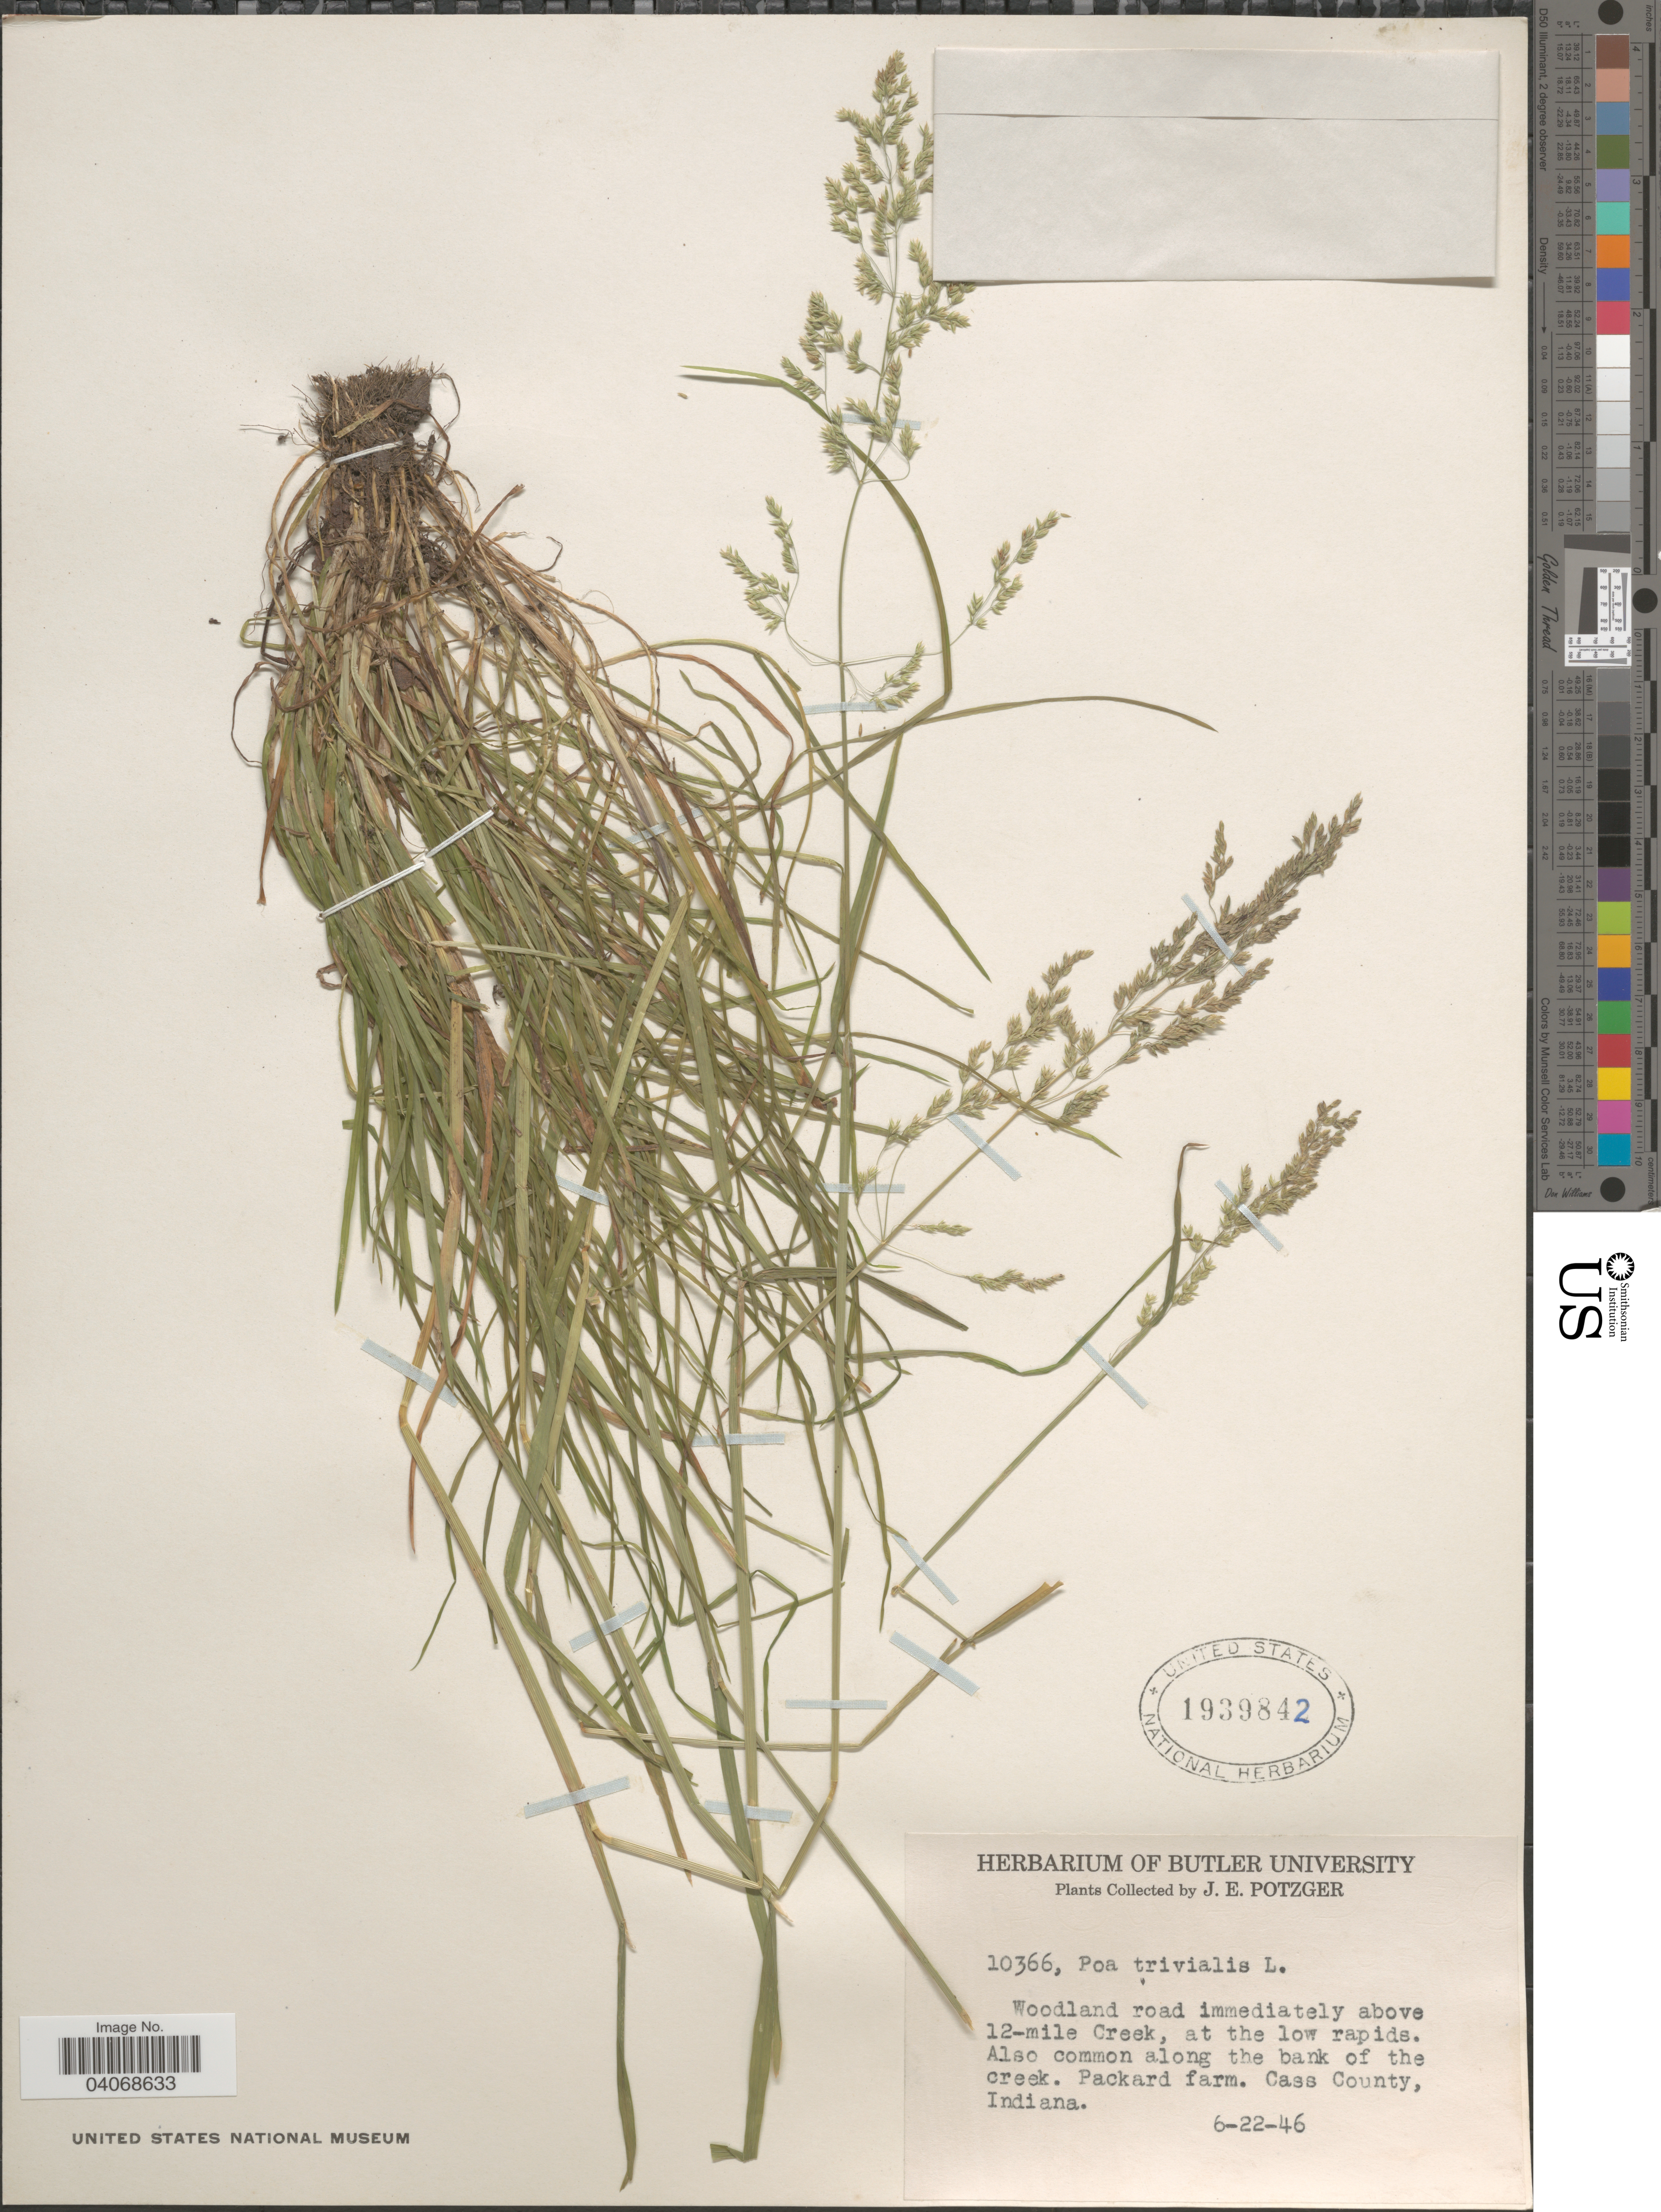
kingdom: Plantae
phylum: Tracheophyta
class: Liliopsida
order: Poales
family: Poaceae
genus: Poa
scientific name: Poa trivialis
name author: L.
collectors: J. Potzger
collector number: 10366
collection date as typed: Transcribed d/m/y: 22/6/46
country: United States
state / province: Indiana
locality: Woodland road immediately above 12-mile Creek, at the low rapids. Also common along the bank of the creek. Packard farm. Cass County.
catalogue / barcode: US 1939842